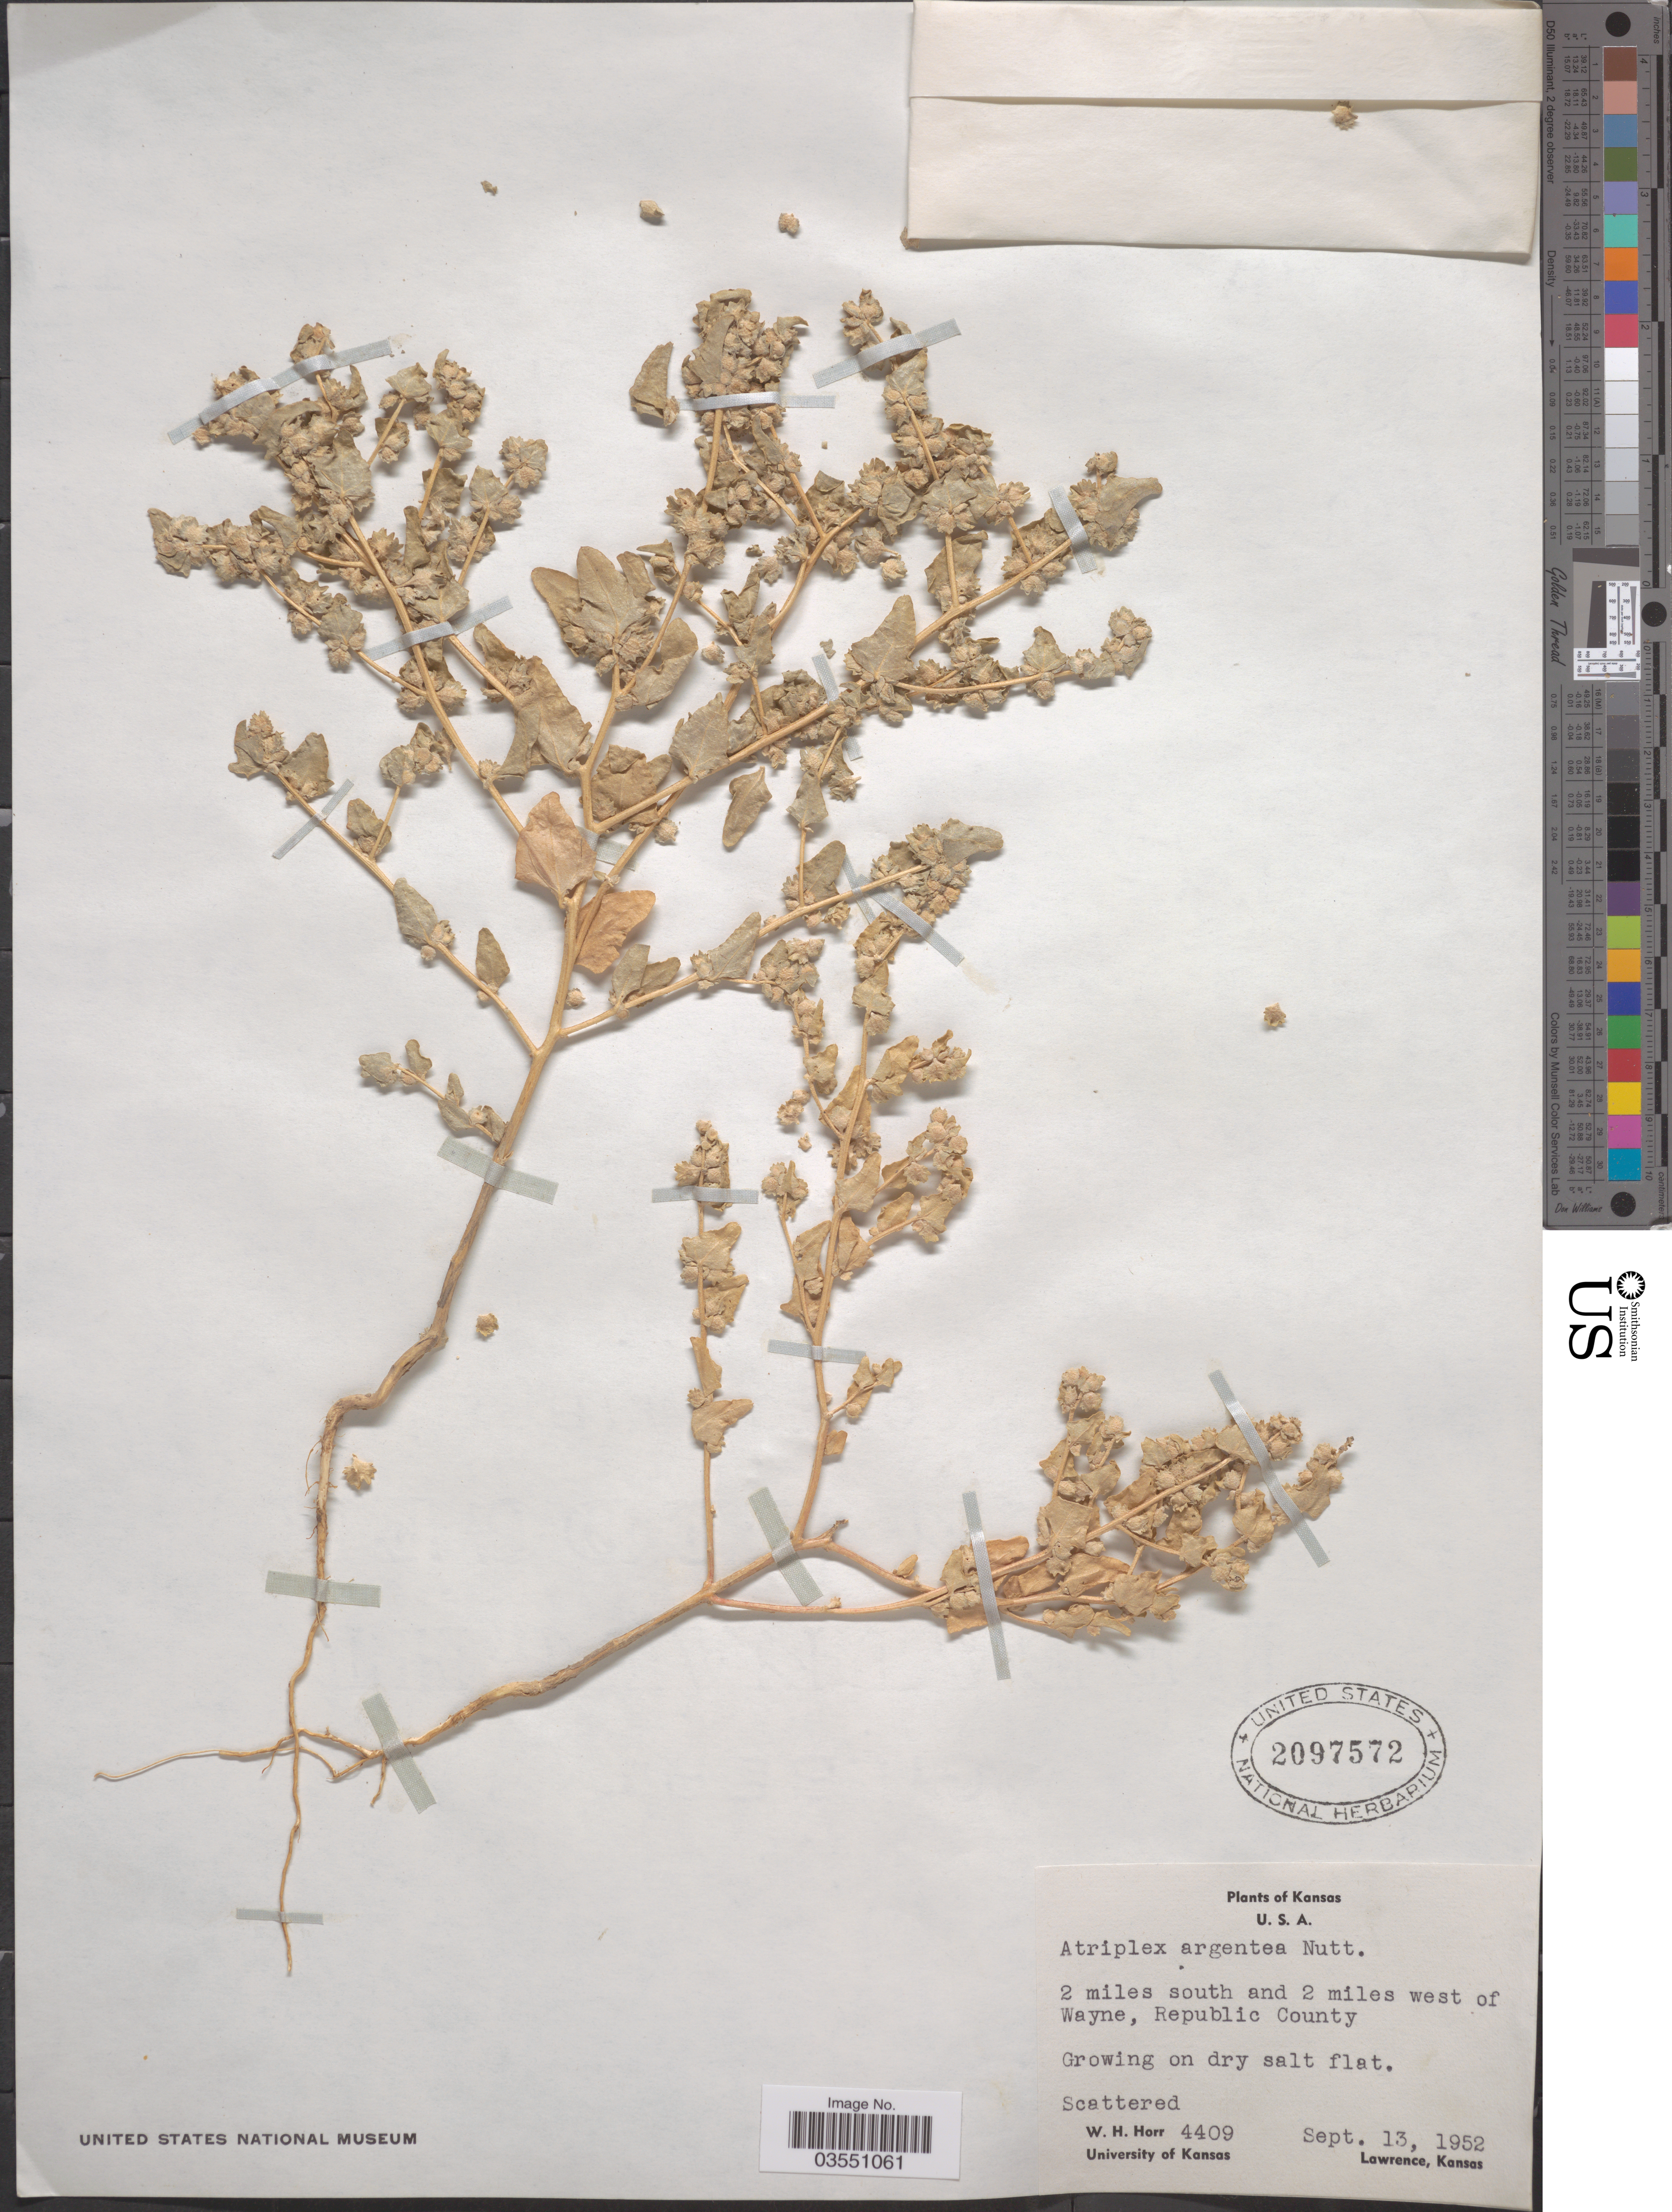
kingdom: Plantae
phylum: Tracheophyta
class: Magnoliopsida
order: Caryophyllales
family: Amaranthaceae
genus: Atriplex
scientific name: Atriplex argentea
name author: Nutt.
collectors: W. H. Horr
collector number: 4409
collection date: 1952-09-13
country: United States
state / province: Kansas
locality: U.S.A. 2 miles south and 2 miles west of Wayne, Republic County.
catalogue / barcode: US 2097572